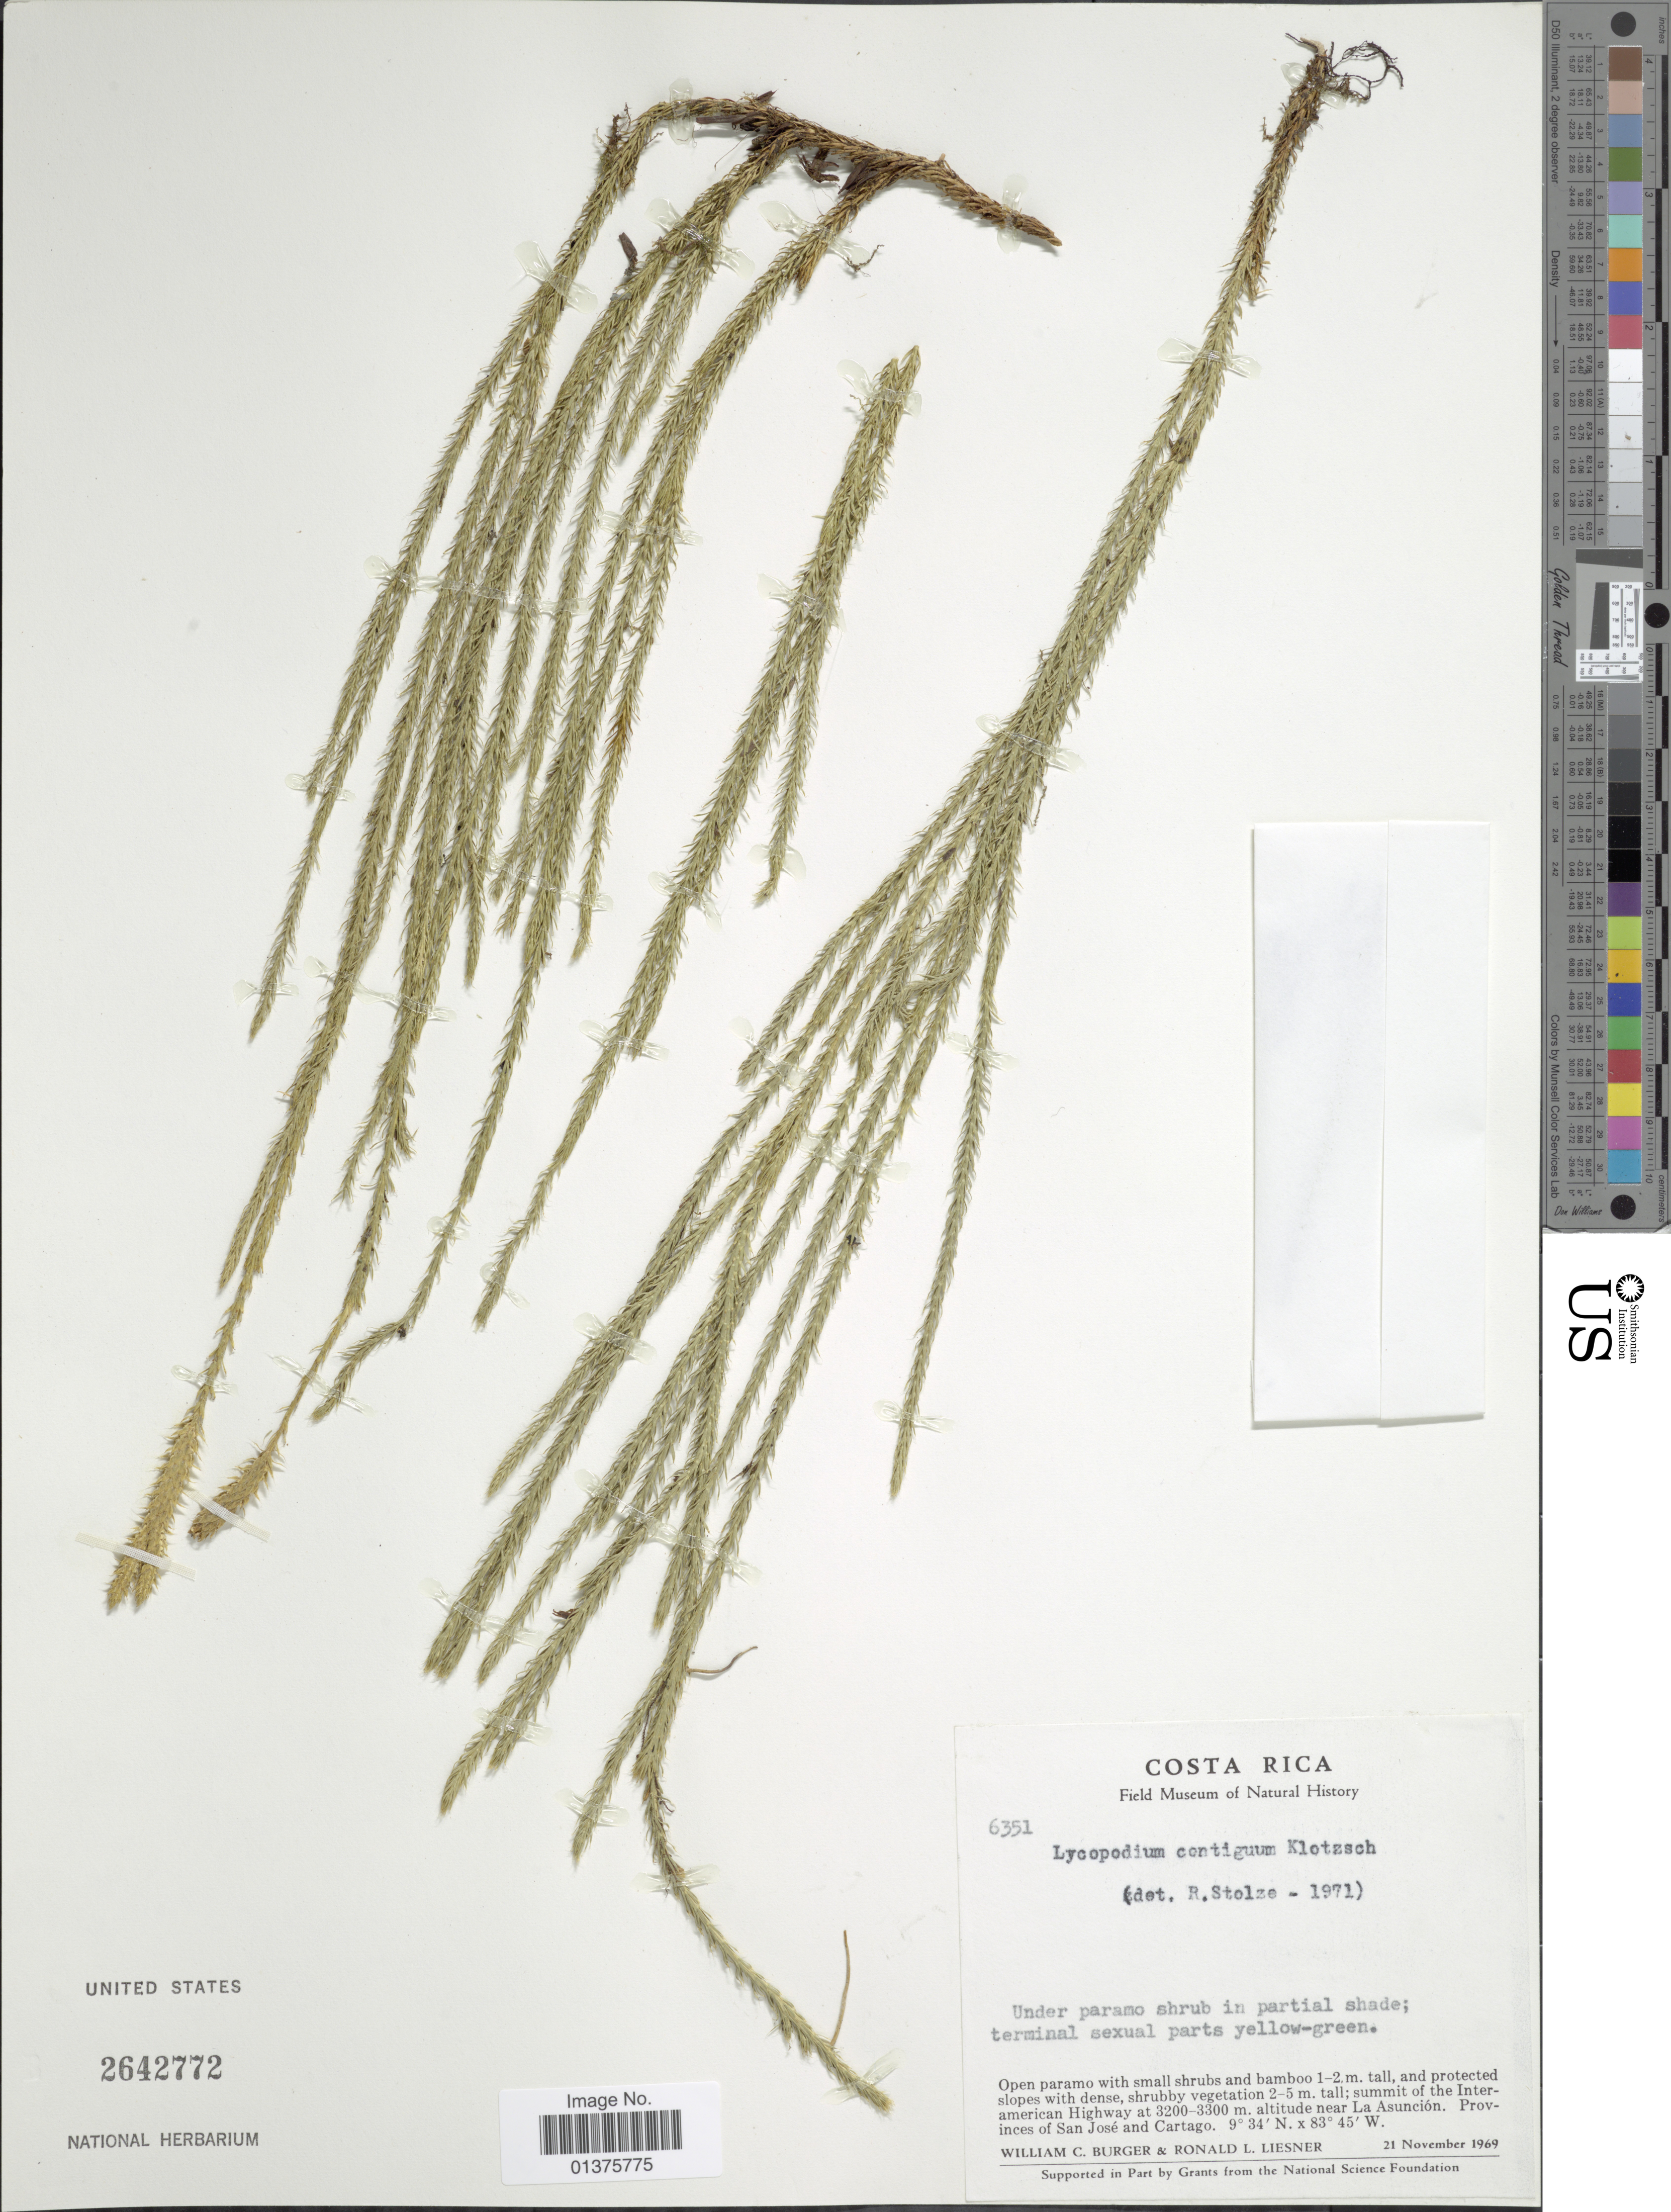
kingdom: Plantae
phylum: Tracheophyta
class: Lycopodiopsida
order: Lycopodiales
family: Lycopodiaceae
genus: Lycopodium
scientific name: Lycopodium clavatum var. aristatum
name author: (Humb. & Bonpl. ex Willd.) Spring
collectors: W. Burger & R. L. Liesner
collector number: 6351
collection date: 1969-11-21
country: Costa Rica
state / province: San José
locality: Summit of the Interamerican Highway near La Asuncion, Cartago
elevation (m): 3200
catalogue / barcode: US 2642772